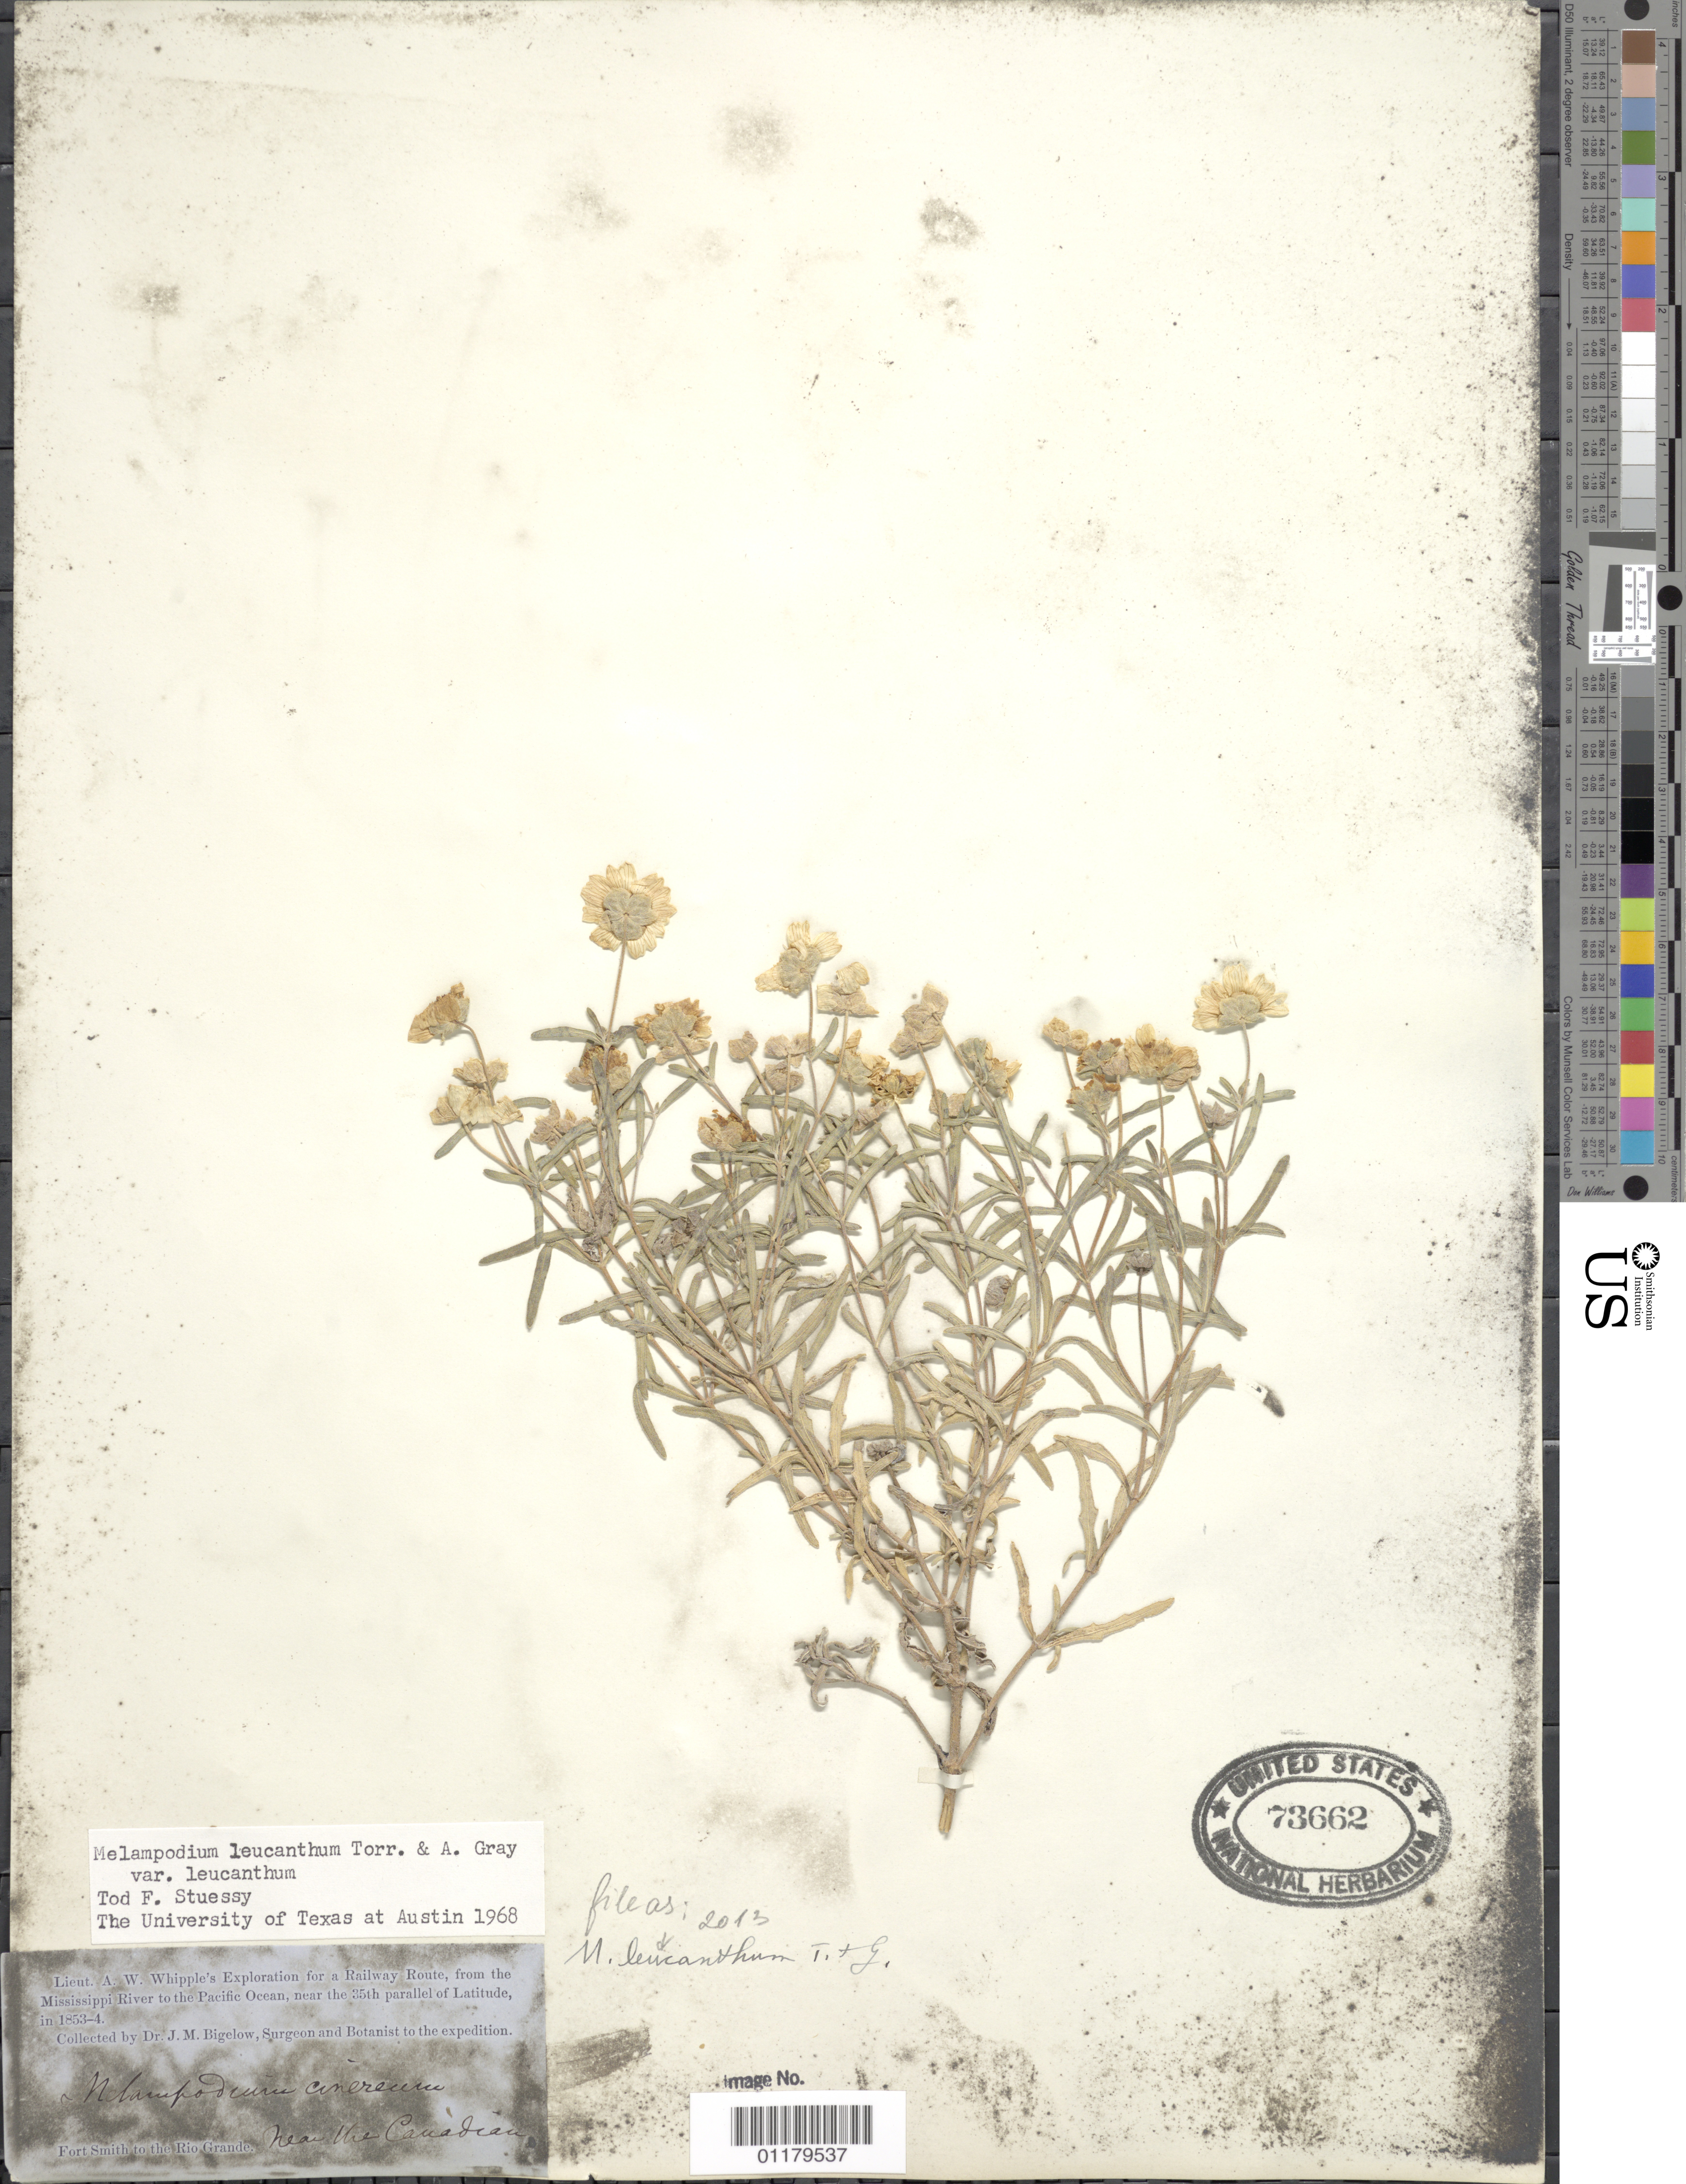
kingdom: Plantae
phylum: Tracheophyta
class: Magnoliopsida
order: Asterales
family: Asteraceae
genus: Melampodium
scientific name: Melampodium leucanthum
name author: Torr. & A. Gray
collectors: J. M. Bigelow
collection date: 1853/1854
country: United States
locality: on the Canadian River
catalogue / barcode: US 73662